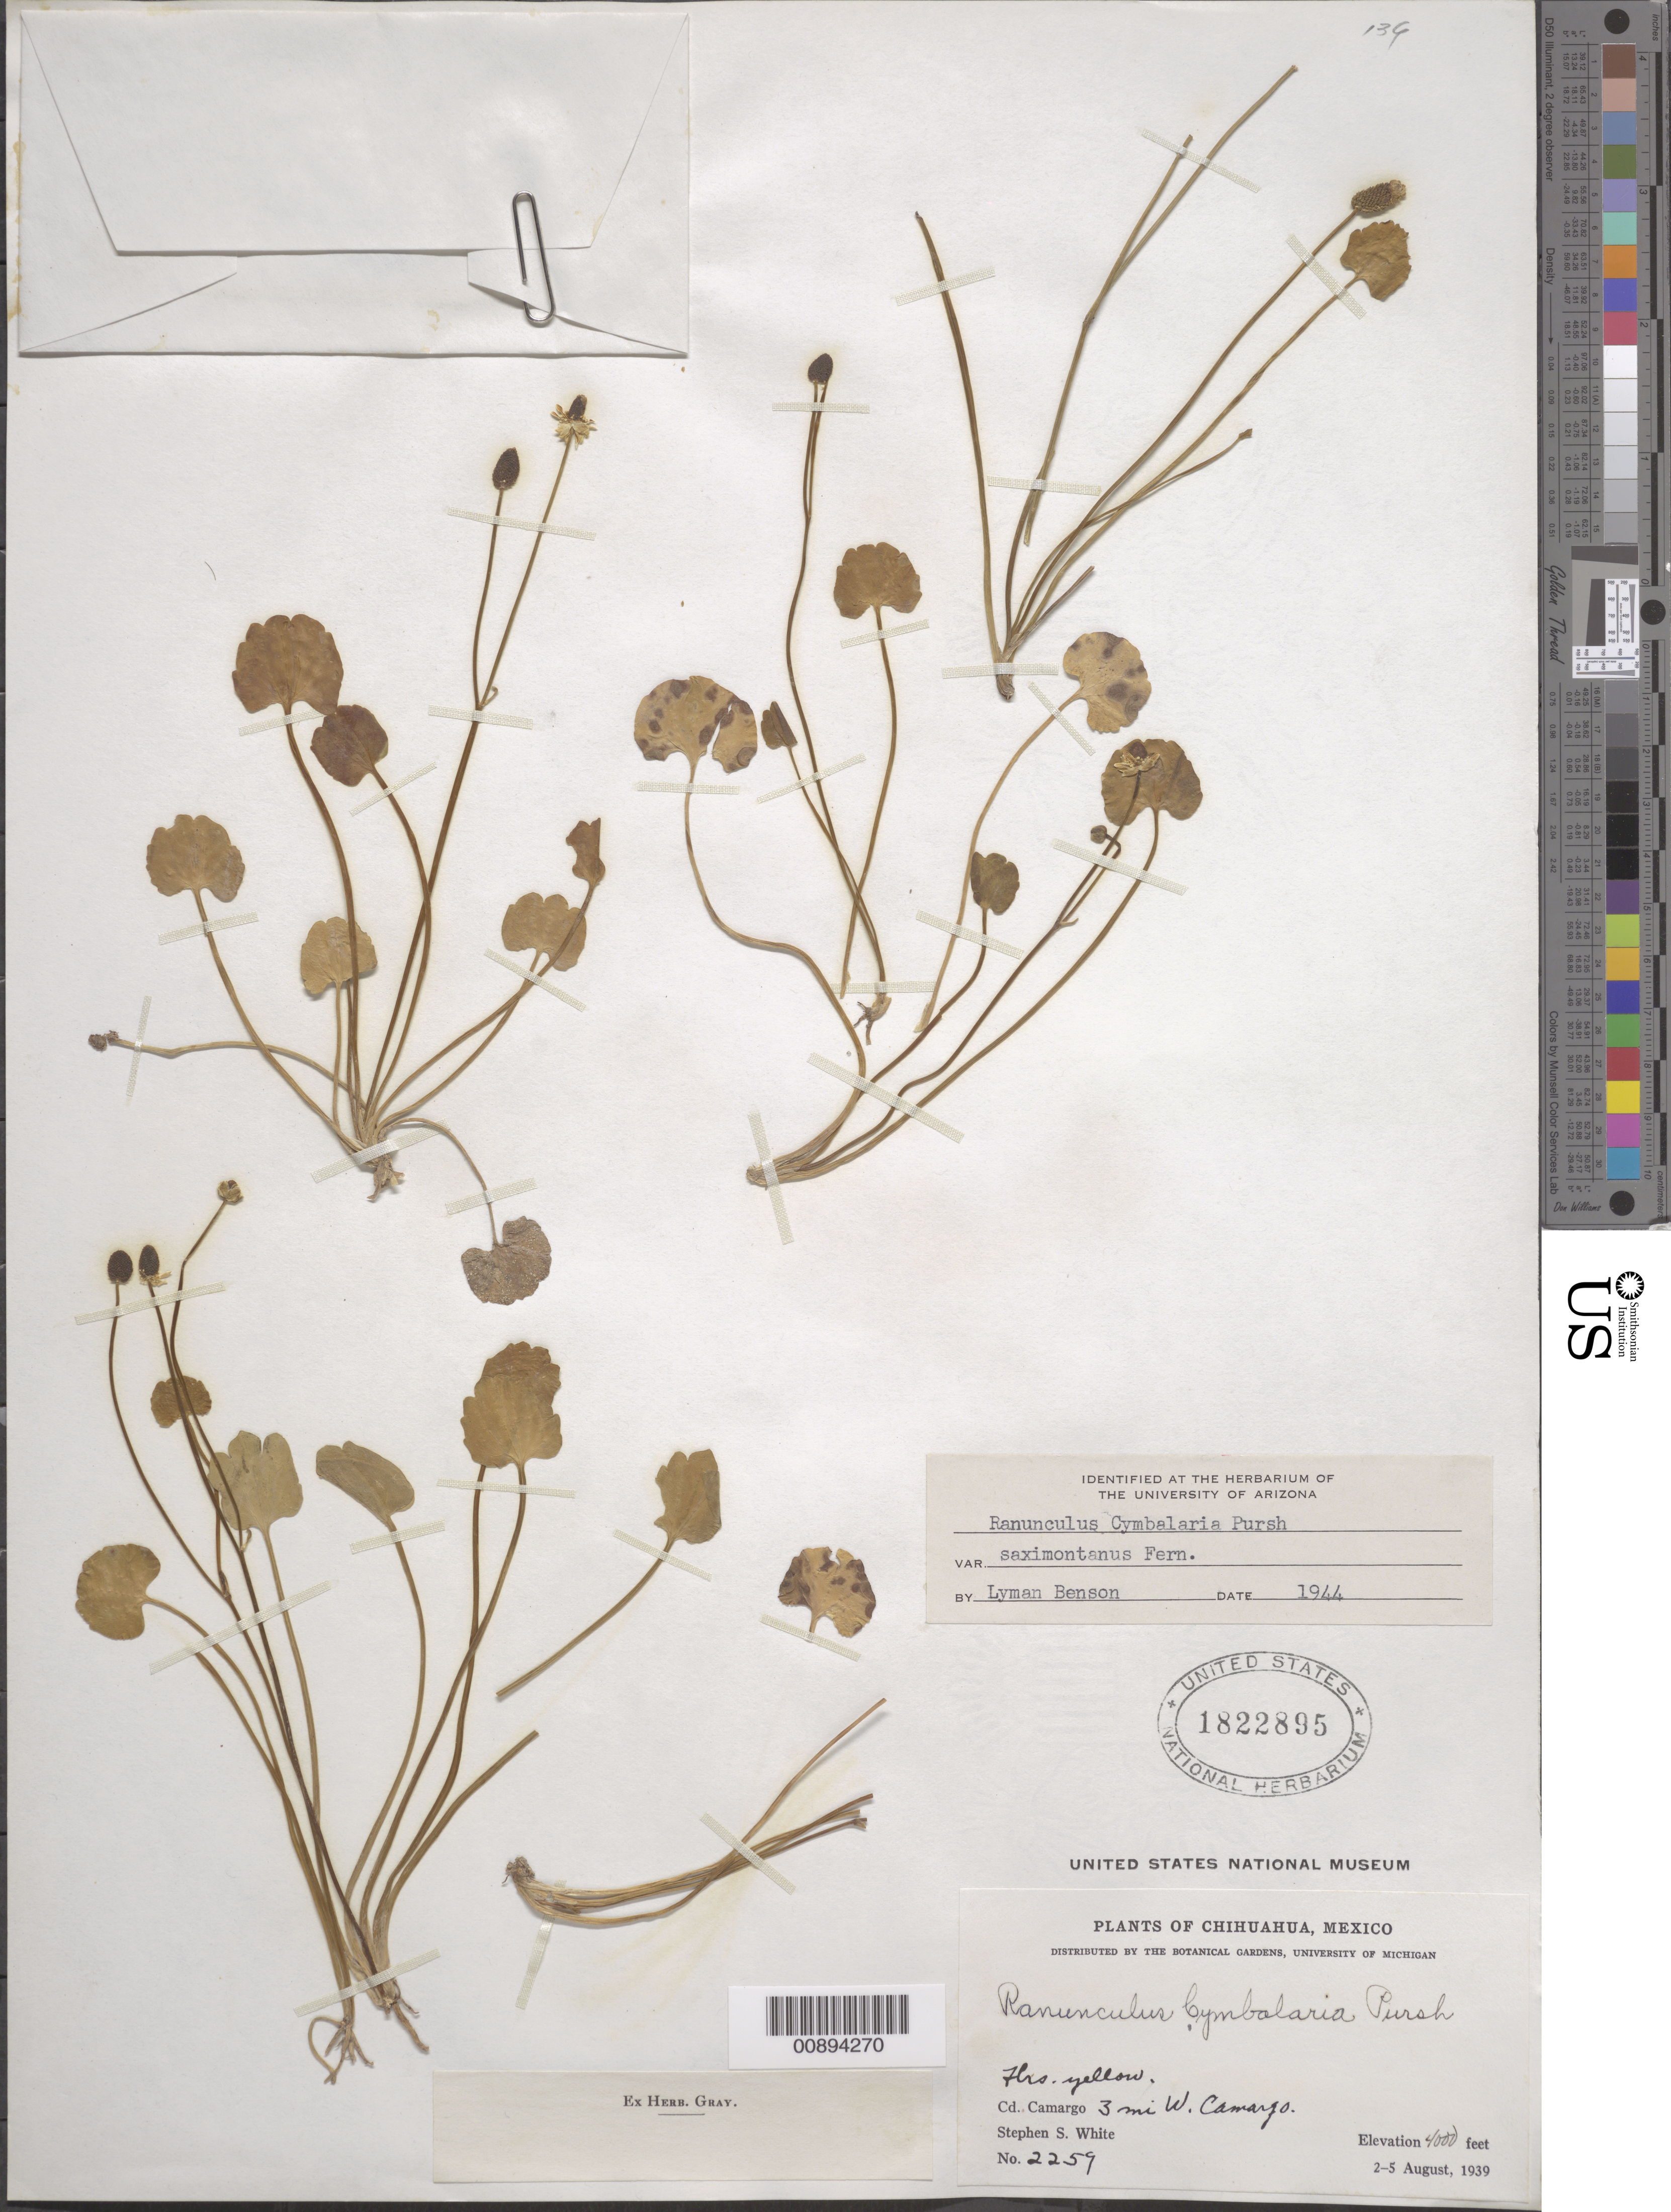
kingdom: Plantae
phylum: Tracheophyta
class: Magnoliopsida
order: Ranunculales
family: Ranunculaceae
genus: Halerpestes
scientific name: Halerpestes cymbalaria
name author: (Pursh) Greene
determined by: Strong, M. T., (US), Smithsonian Institution - National Museum of Natural History (UNITED STATES)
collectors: S. S. White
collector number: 2259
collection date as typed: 02 Aug 1939 to 05 Aug 1939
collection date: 1939-08-02/1939-08-05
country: Mexico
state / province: Chihuahua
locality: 3 mi. W. Cd. Camargo, Chihuahua.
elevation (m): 1219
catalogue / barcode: US 1822895